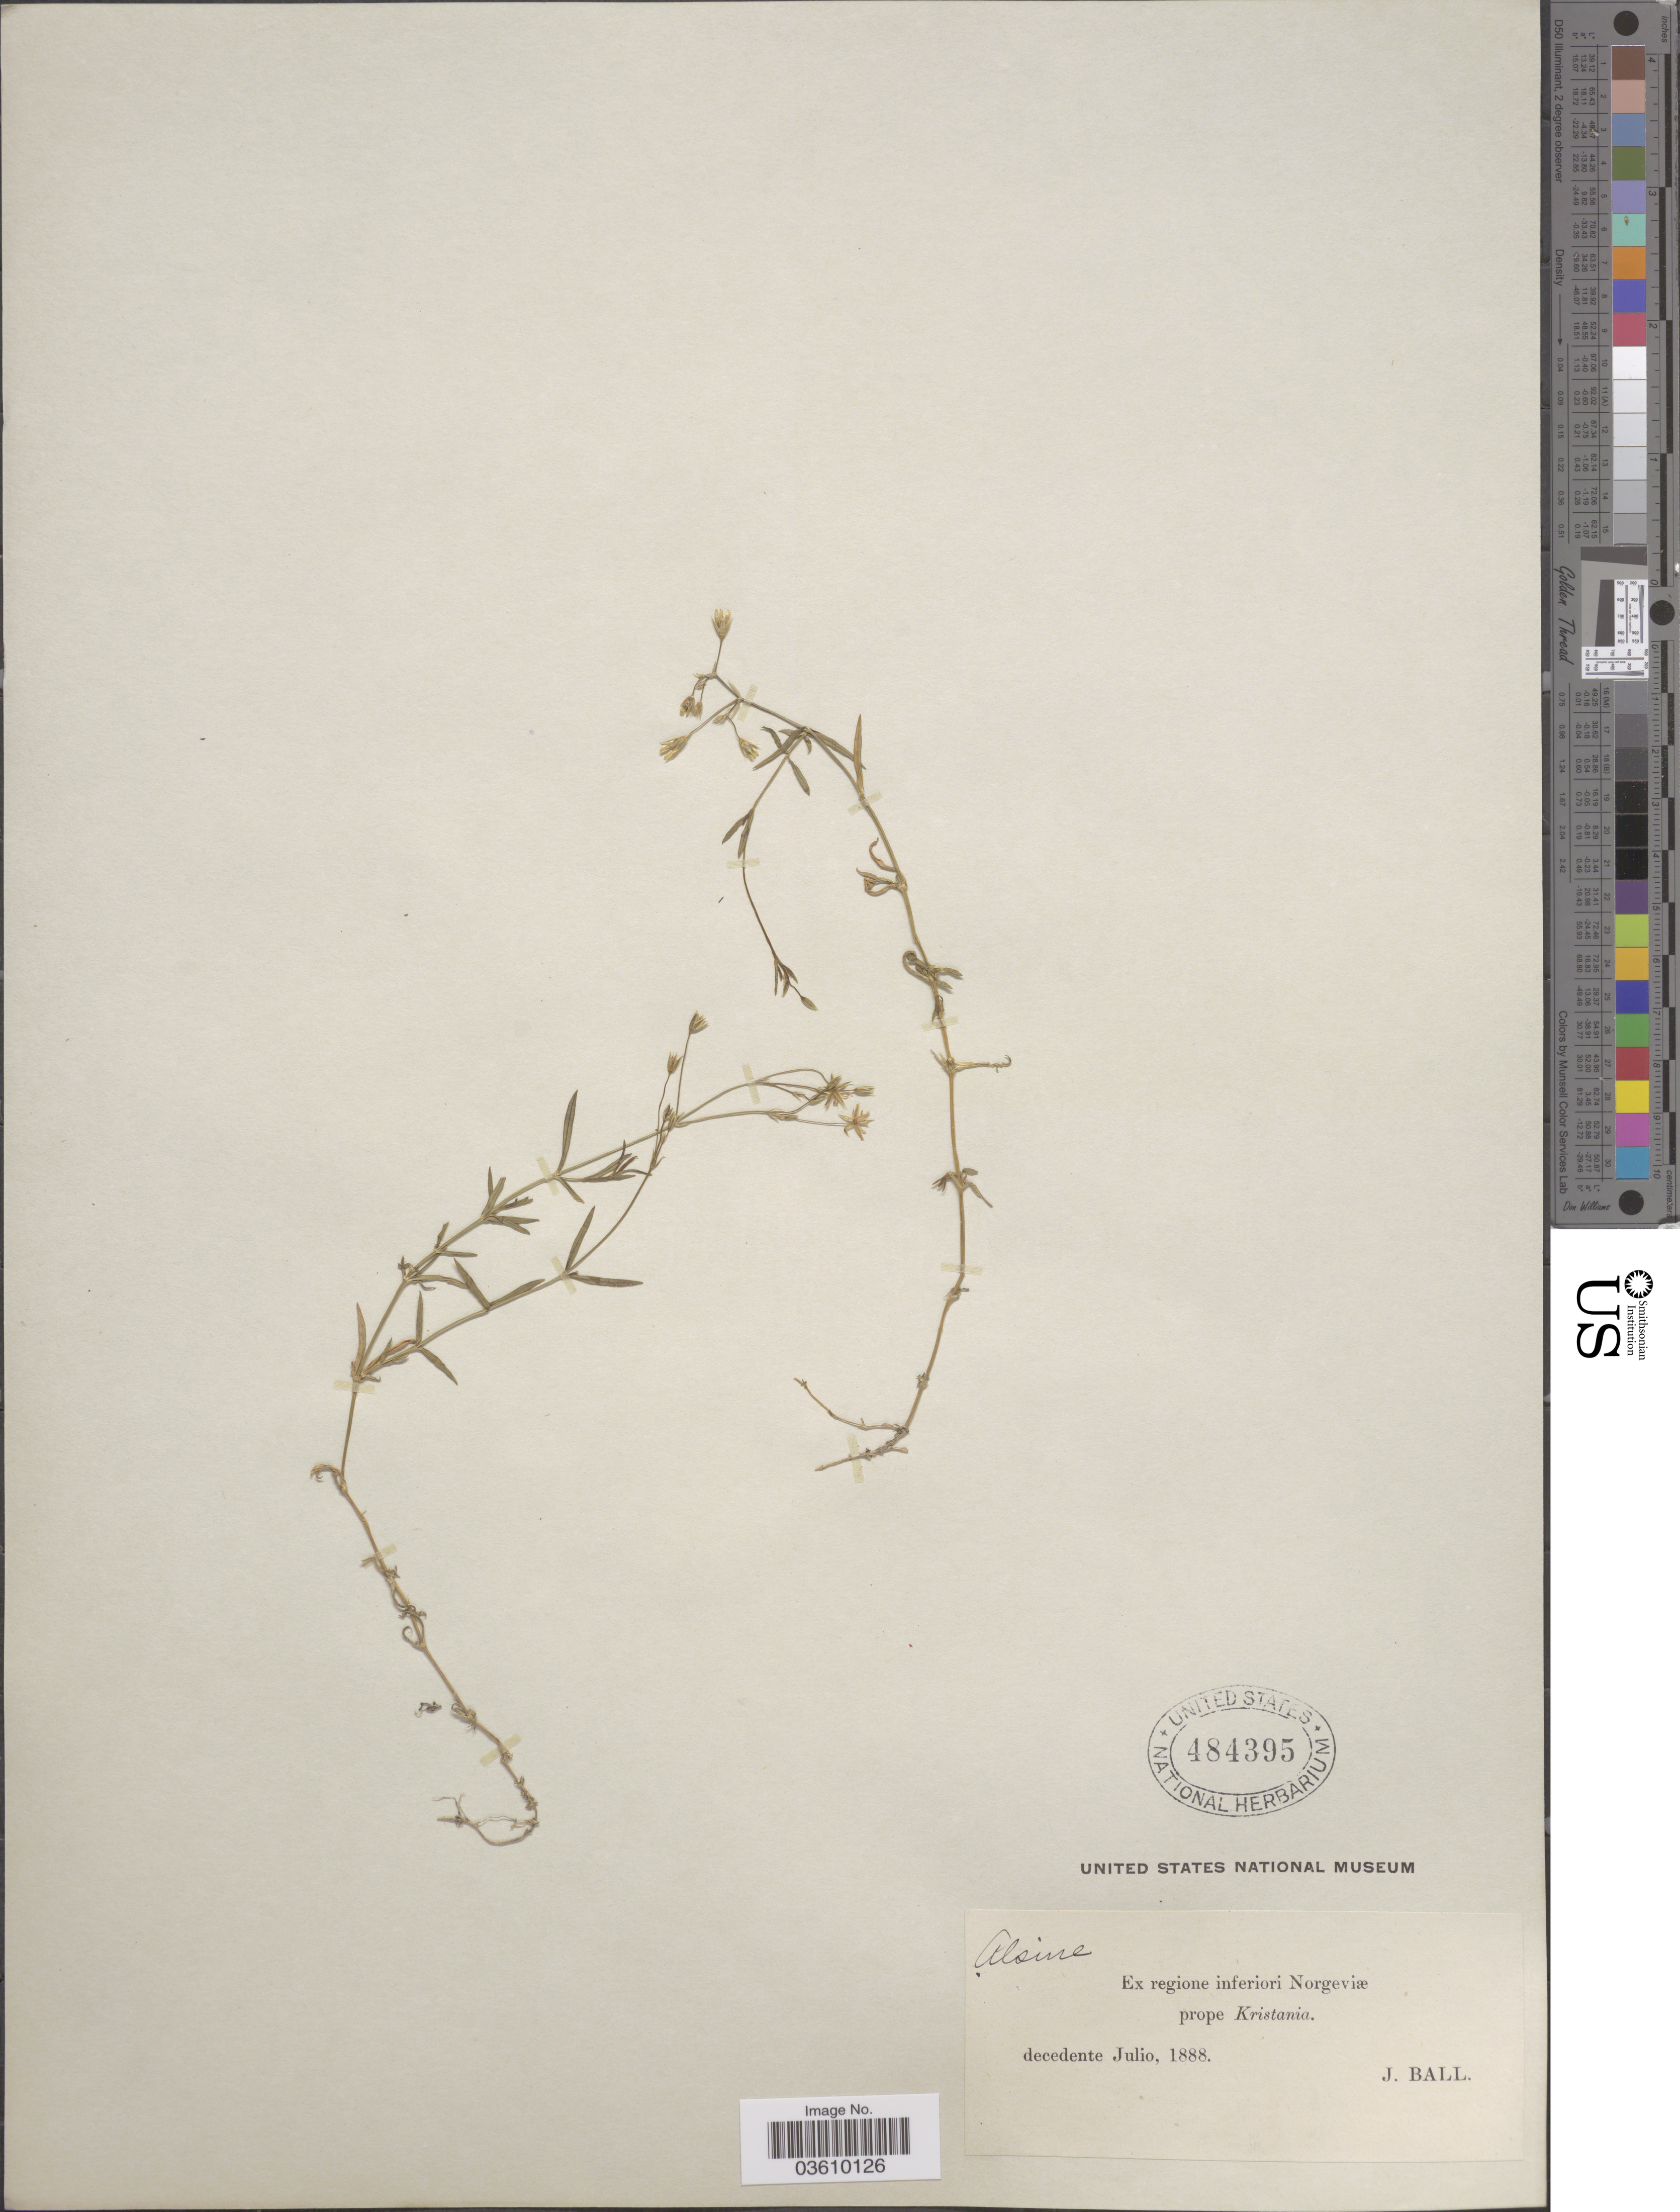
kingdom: Plantae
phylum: Tracheophyta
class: Magnoliopsida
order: Caryophyllales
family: Caryophyllaceae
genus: Stellaria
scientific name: Stellaria sp.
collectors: J. Ball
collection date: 1888-07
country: Norway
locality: Ex regione inferiori Norgeviæ prope Kristania.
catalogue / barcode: US 484395